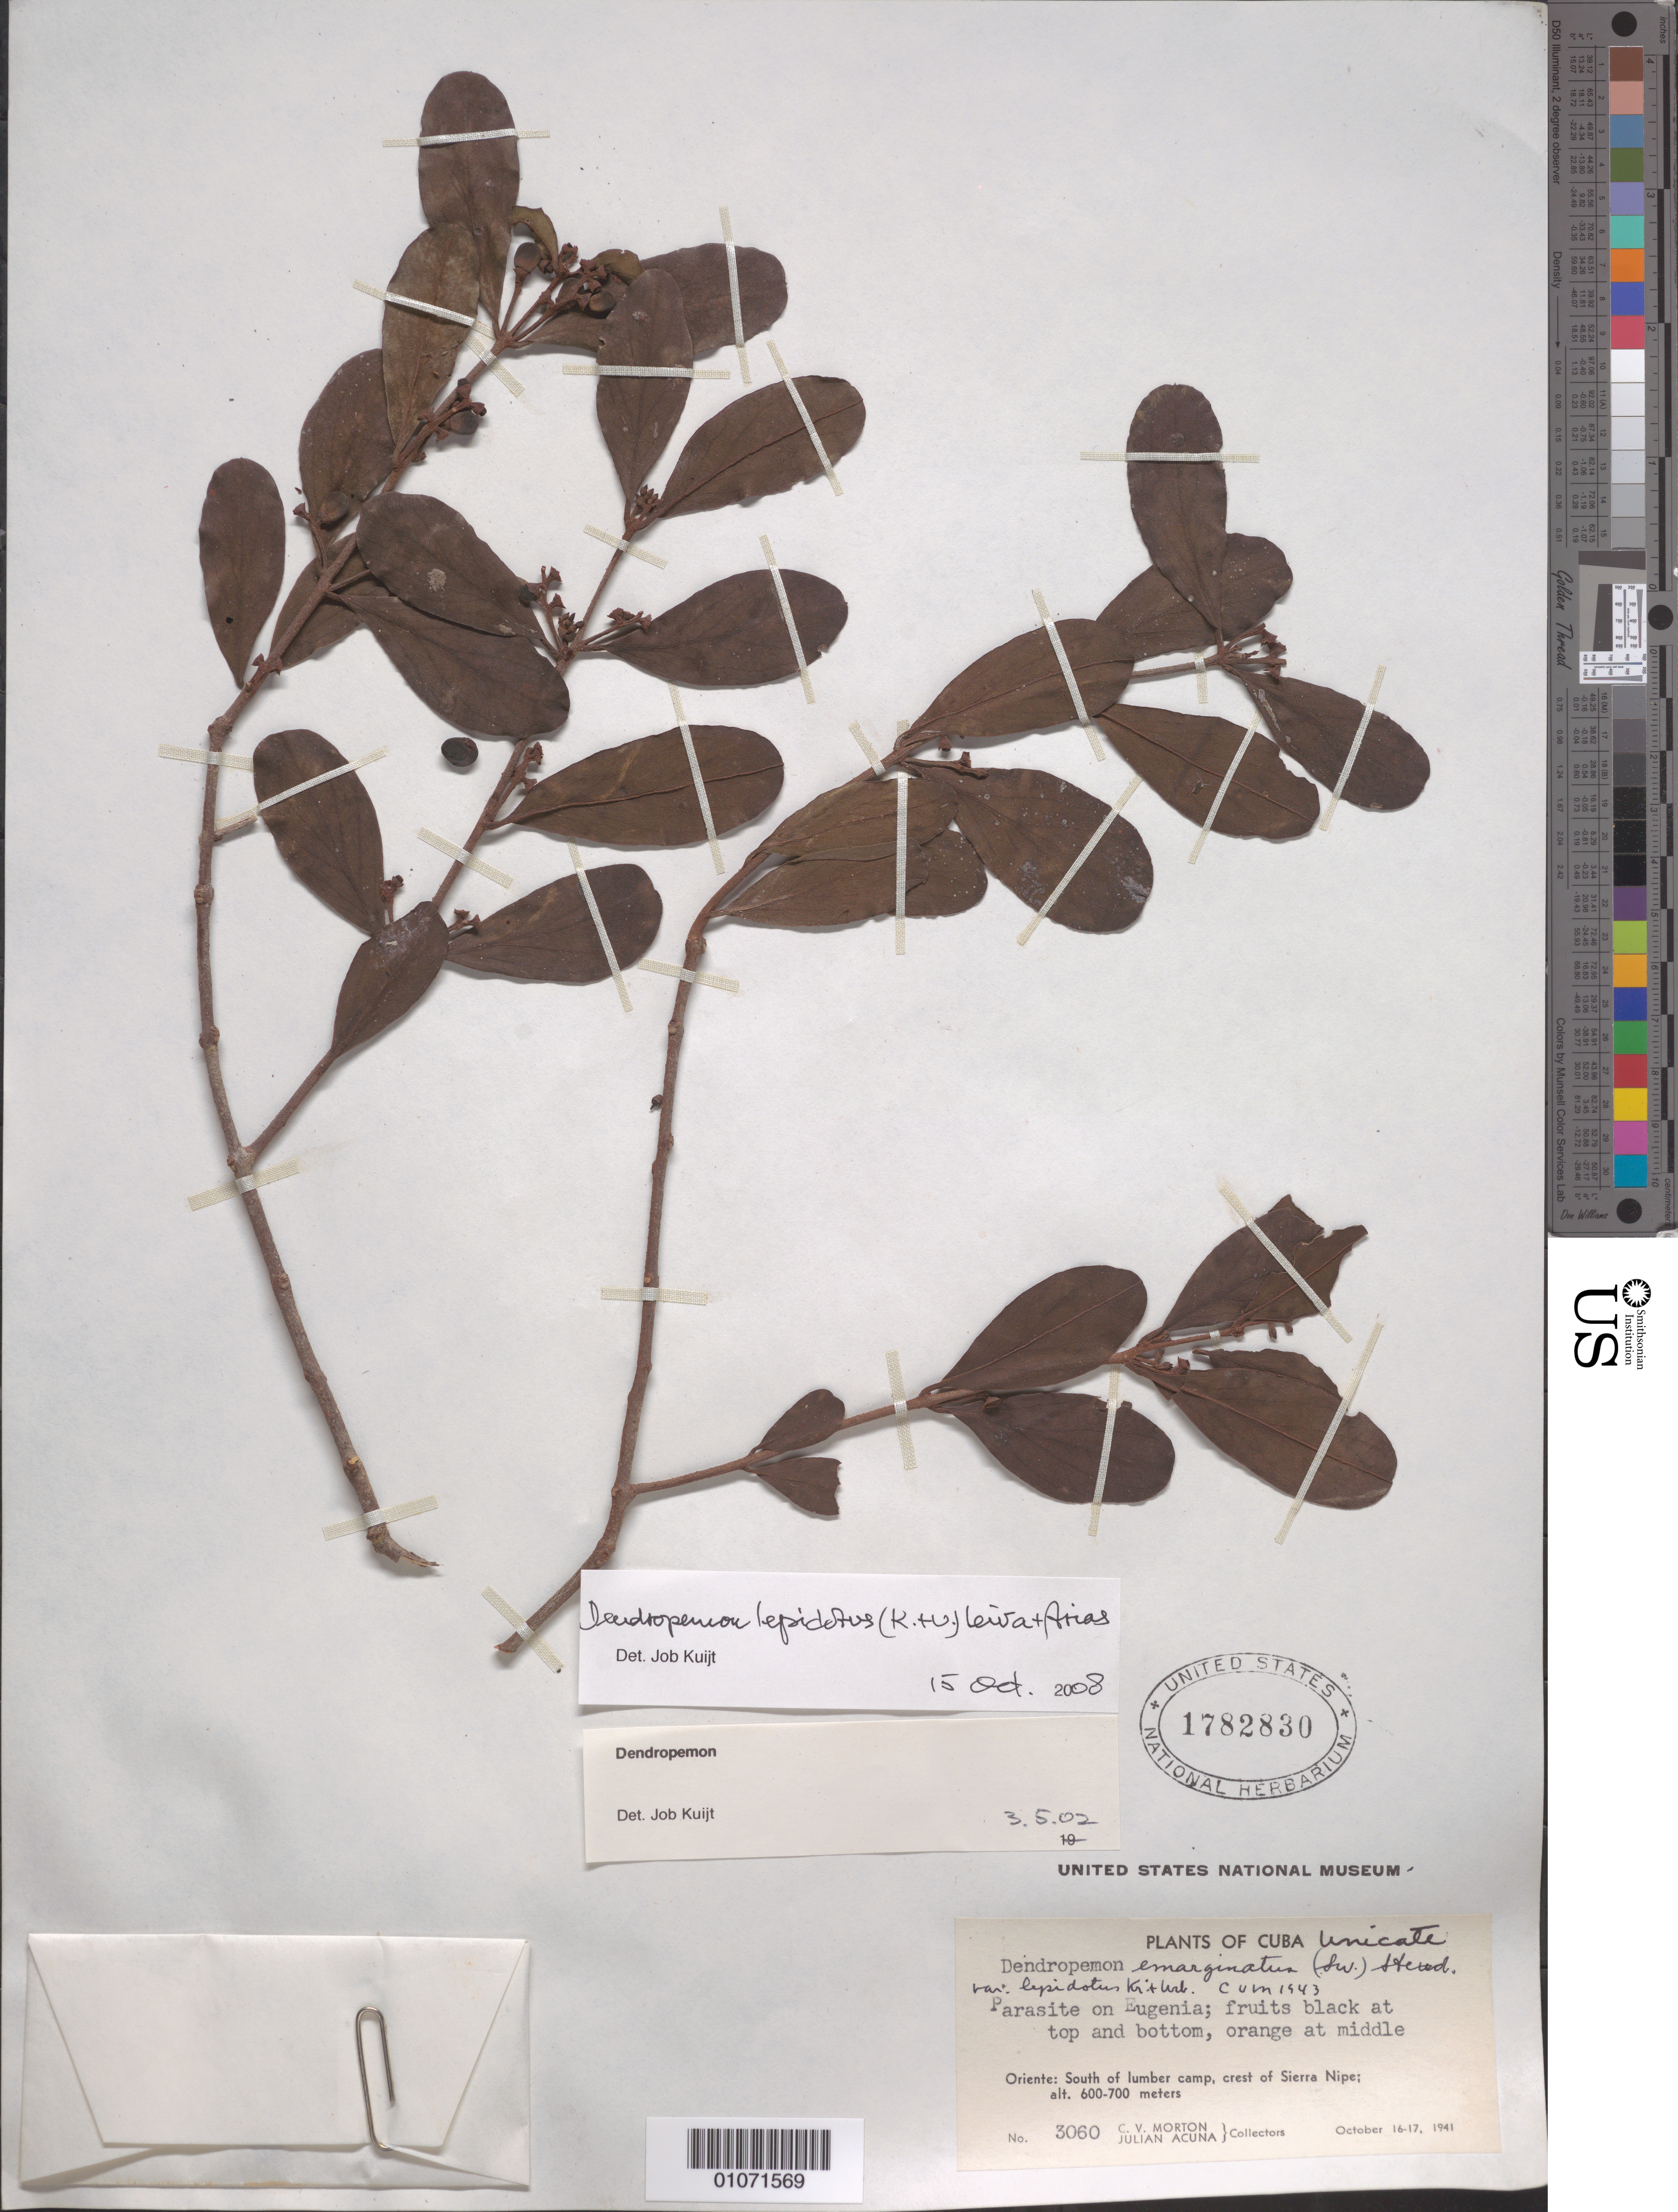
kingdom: Plantae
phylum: Tracheophyta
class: Magnoliopsida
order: Santalales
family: Loranthaceae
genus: Dendropemon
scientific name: Dendropemon lepidotus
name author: (Krug & Urb.) Leiva & I. Arias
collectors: C. V. Morton & J. Acuña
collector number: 3060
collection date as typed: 16 Oct 1941 to 17 Oct 1941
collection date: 1941-10-16/1941-10-17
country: Cuba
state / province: Holguín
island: Cuba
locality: South of Lumber camp, Crest of Sierra Nipe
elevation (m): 600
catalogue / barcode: US 1782830